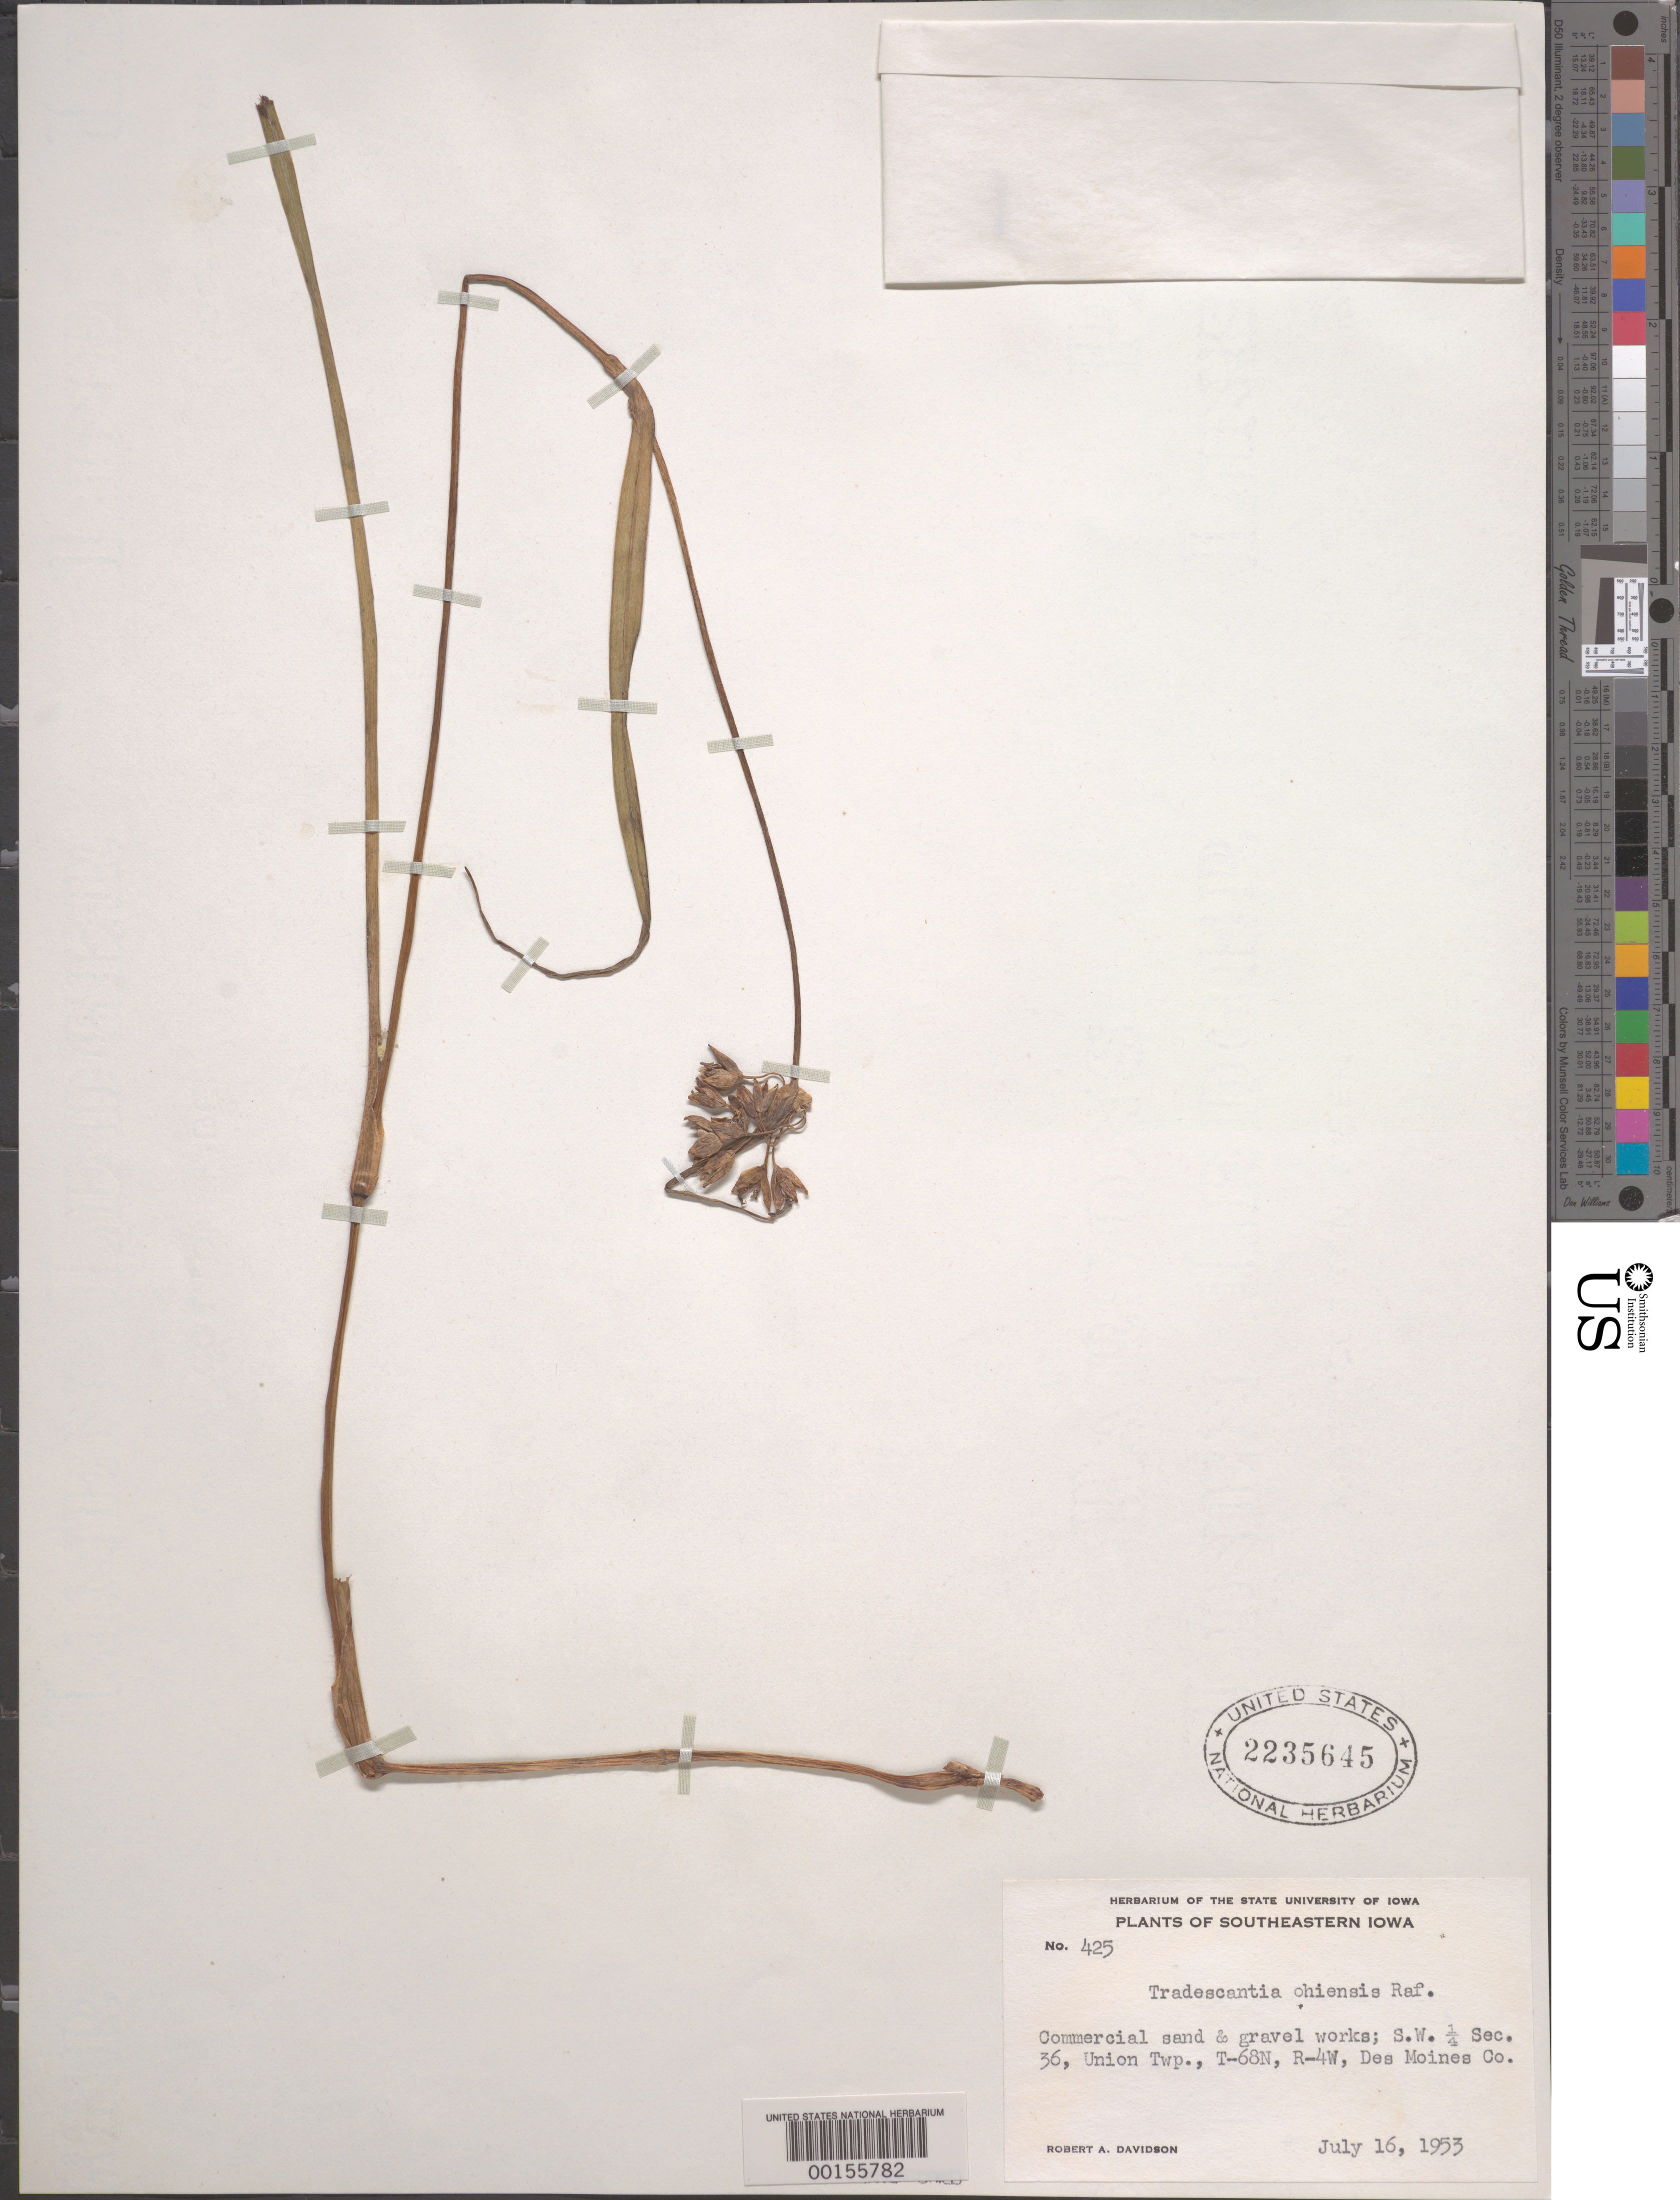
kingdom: Plantae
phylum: Tracheophyta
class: Liliopsida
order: Commelinales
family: Commelinaceae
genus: Tradescantia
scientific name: Tradescantia ohiensis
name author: Raf.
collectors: R. A. Davidson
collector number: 425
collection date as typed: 16 Jul 1953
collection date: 1953-07-16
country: United States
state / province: Iowa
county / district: Des Moines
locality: Union twp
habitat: Commercial sand and gravel works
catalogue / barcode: US 2235645